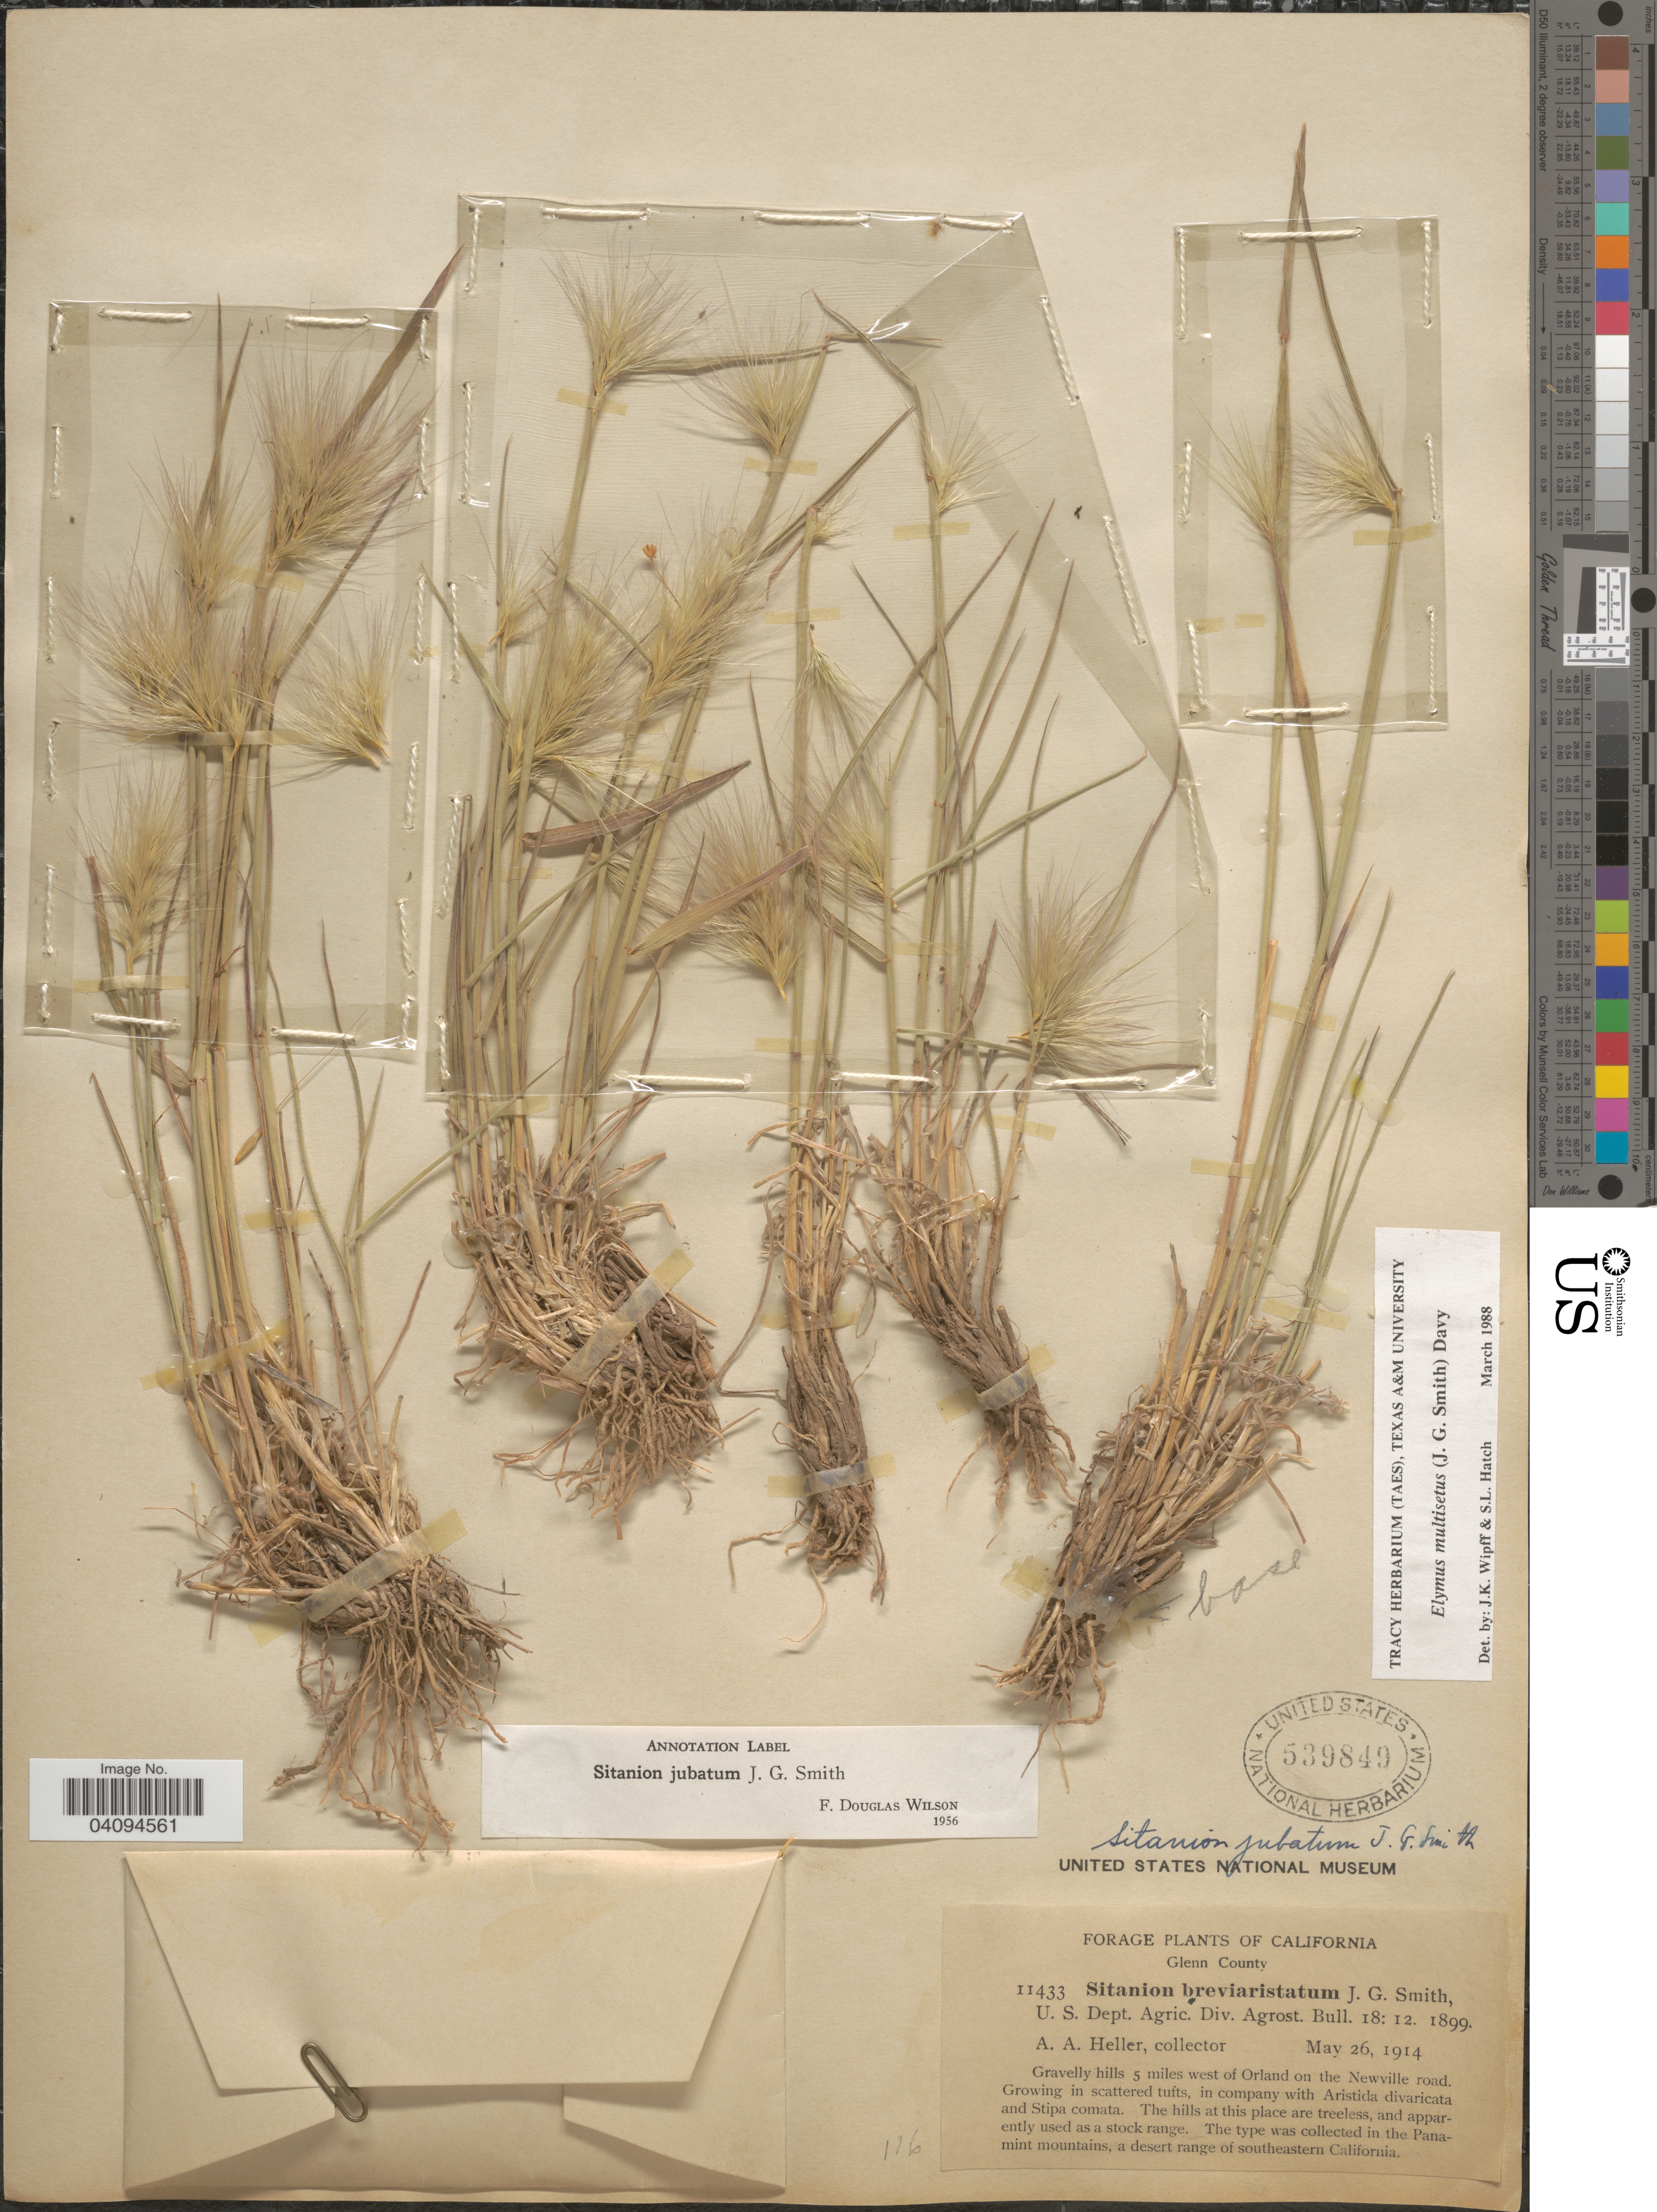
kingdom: Plantae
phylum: Tracheophyta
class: Liliopsida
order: Poales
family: Poaceae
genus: Elymus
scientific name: Elymus multisetus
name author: (J.G. Sm.) Burtt Davy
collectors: A. A. Heller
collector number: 11433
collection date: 1914-05-26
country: United States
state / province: California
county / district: Glenn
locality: Glenn County. Gravelly hills 5 miles west of Orland on the Newville road. Panamint mountains, a desert range of southeastern California.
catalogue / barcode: US 539849